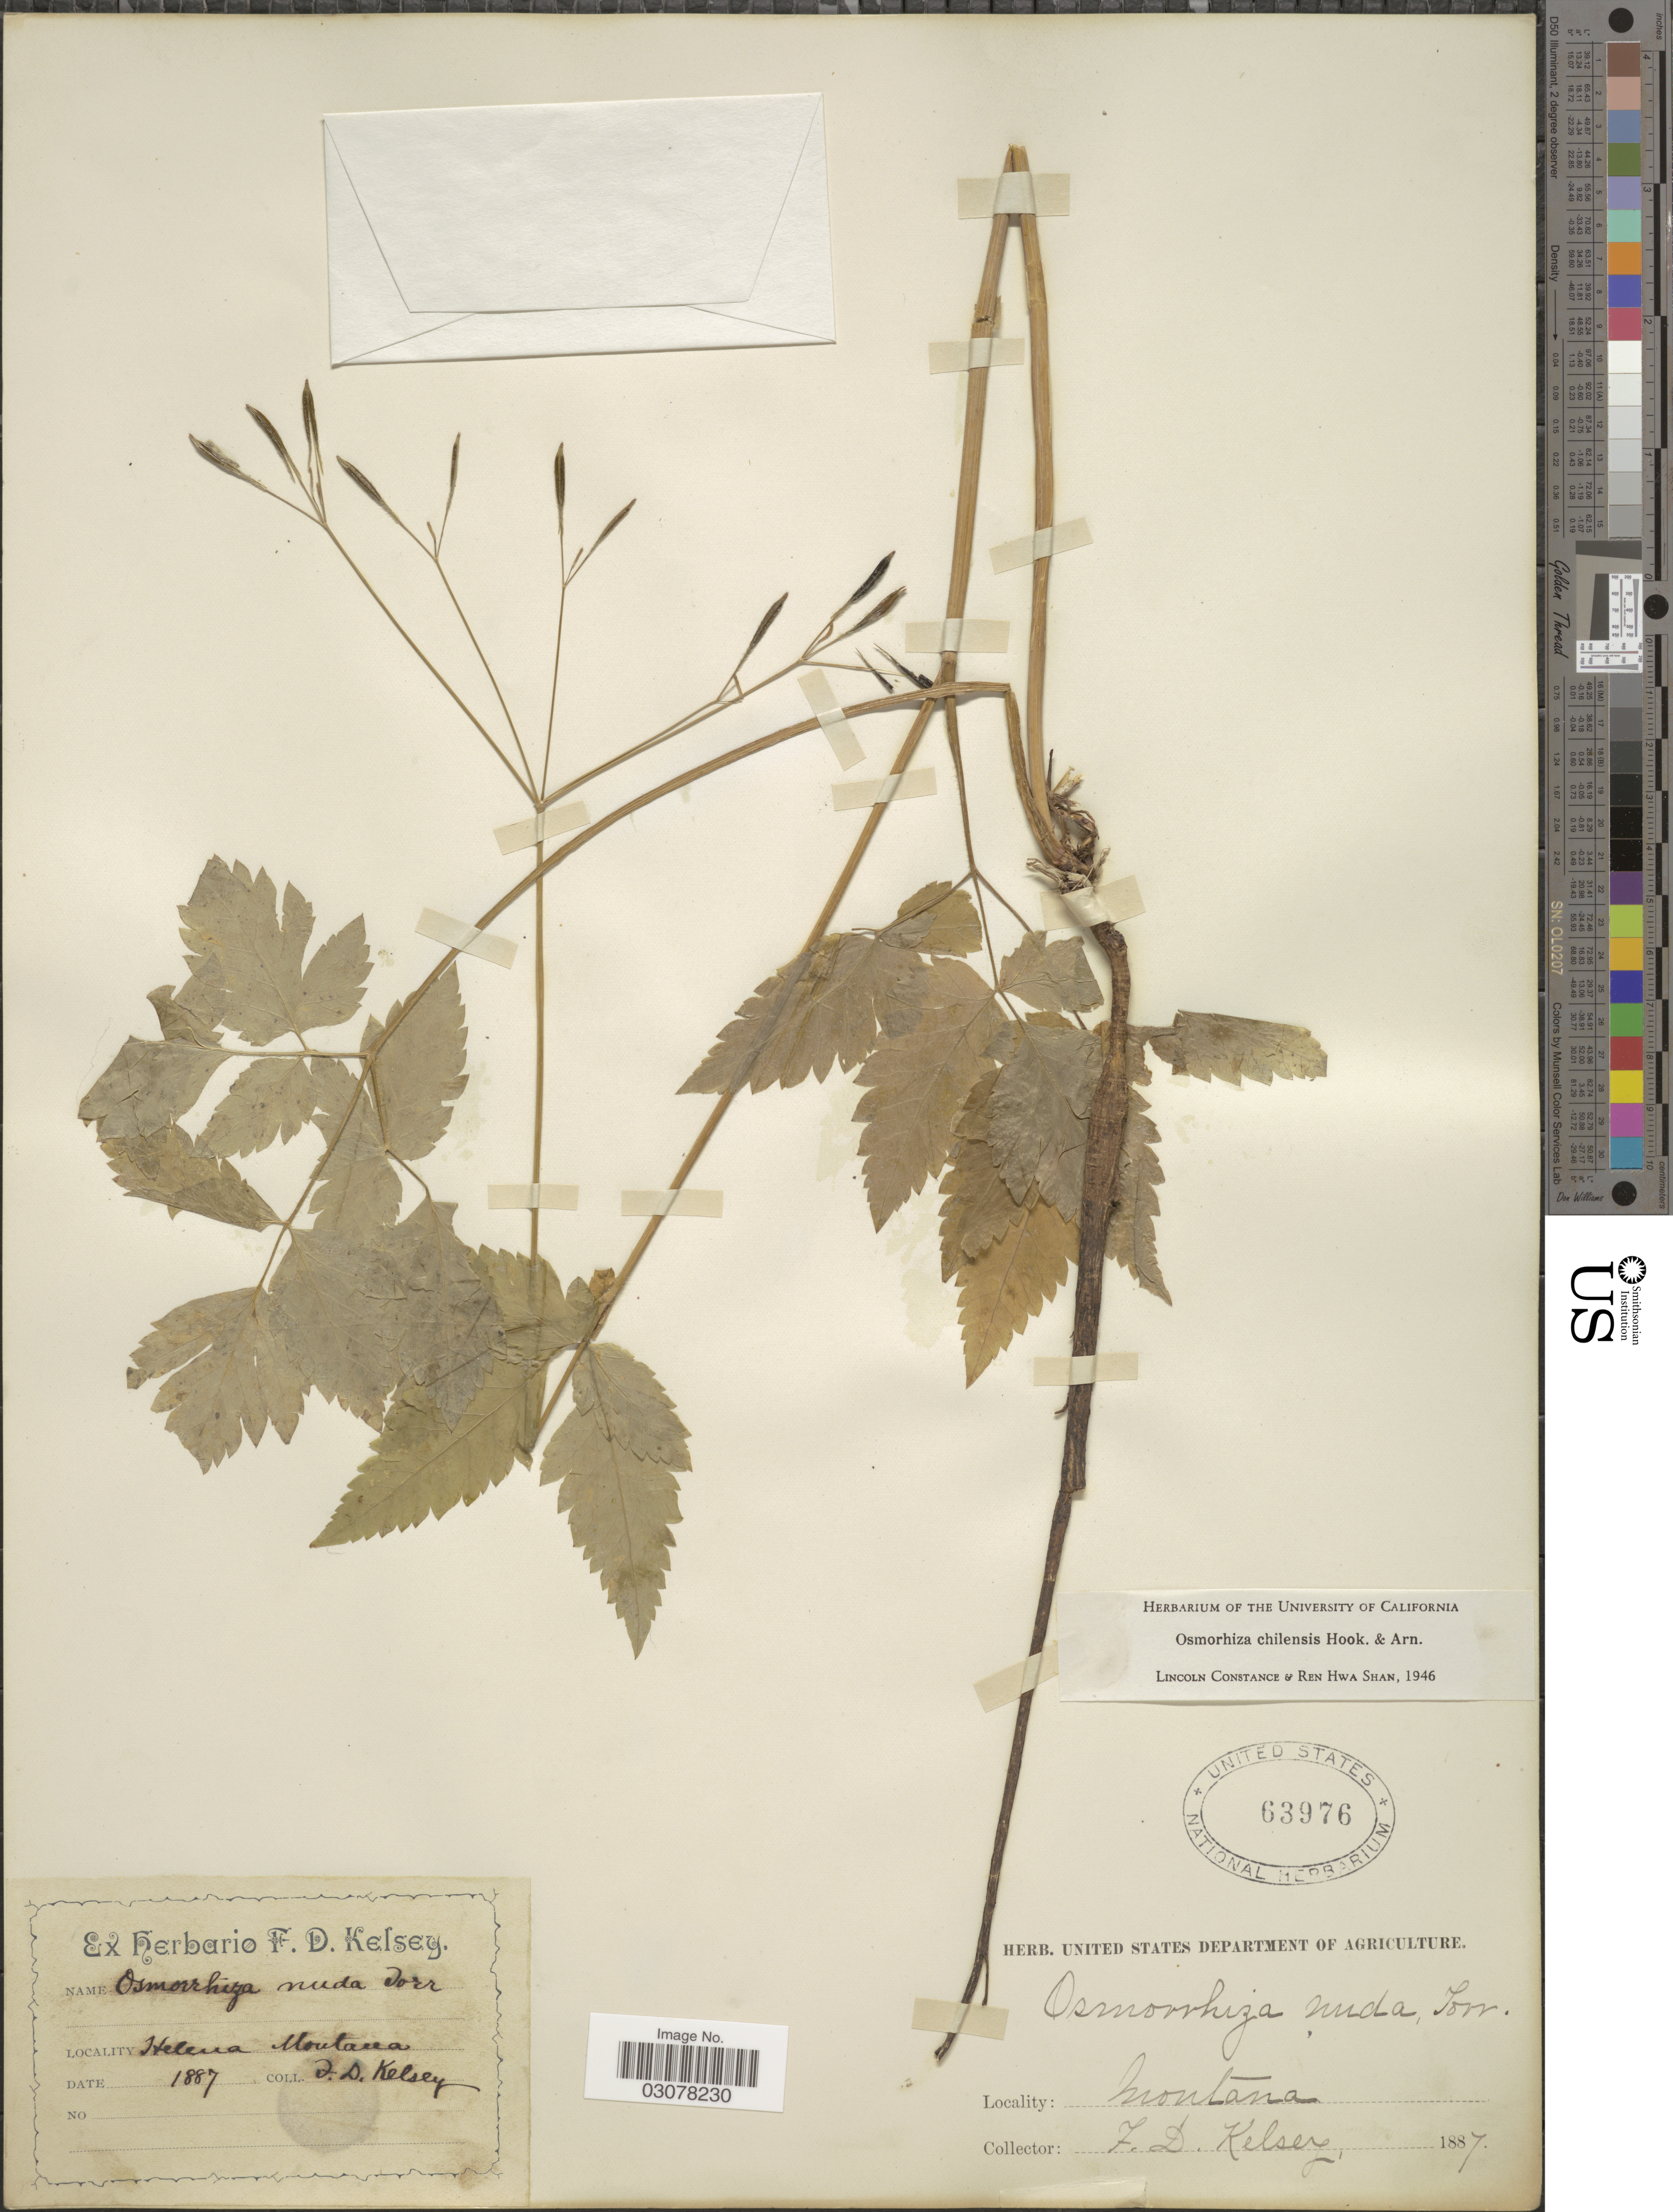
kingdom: Plantae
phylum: Tracheophyta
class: Magnoliopsida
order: Apiales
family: Apiaceae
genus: Osmorhiza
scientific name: Osmorhiza chilensis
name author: Hook. & Arn.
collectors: F. Kelsey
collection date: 1887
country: United States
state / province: Montana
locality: Helena.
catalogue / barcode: US 63976